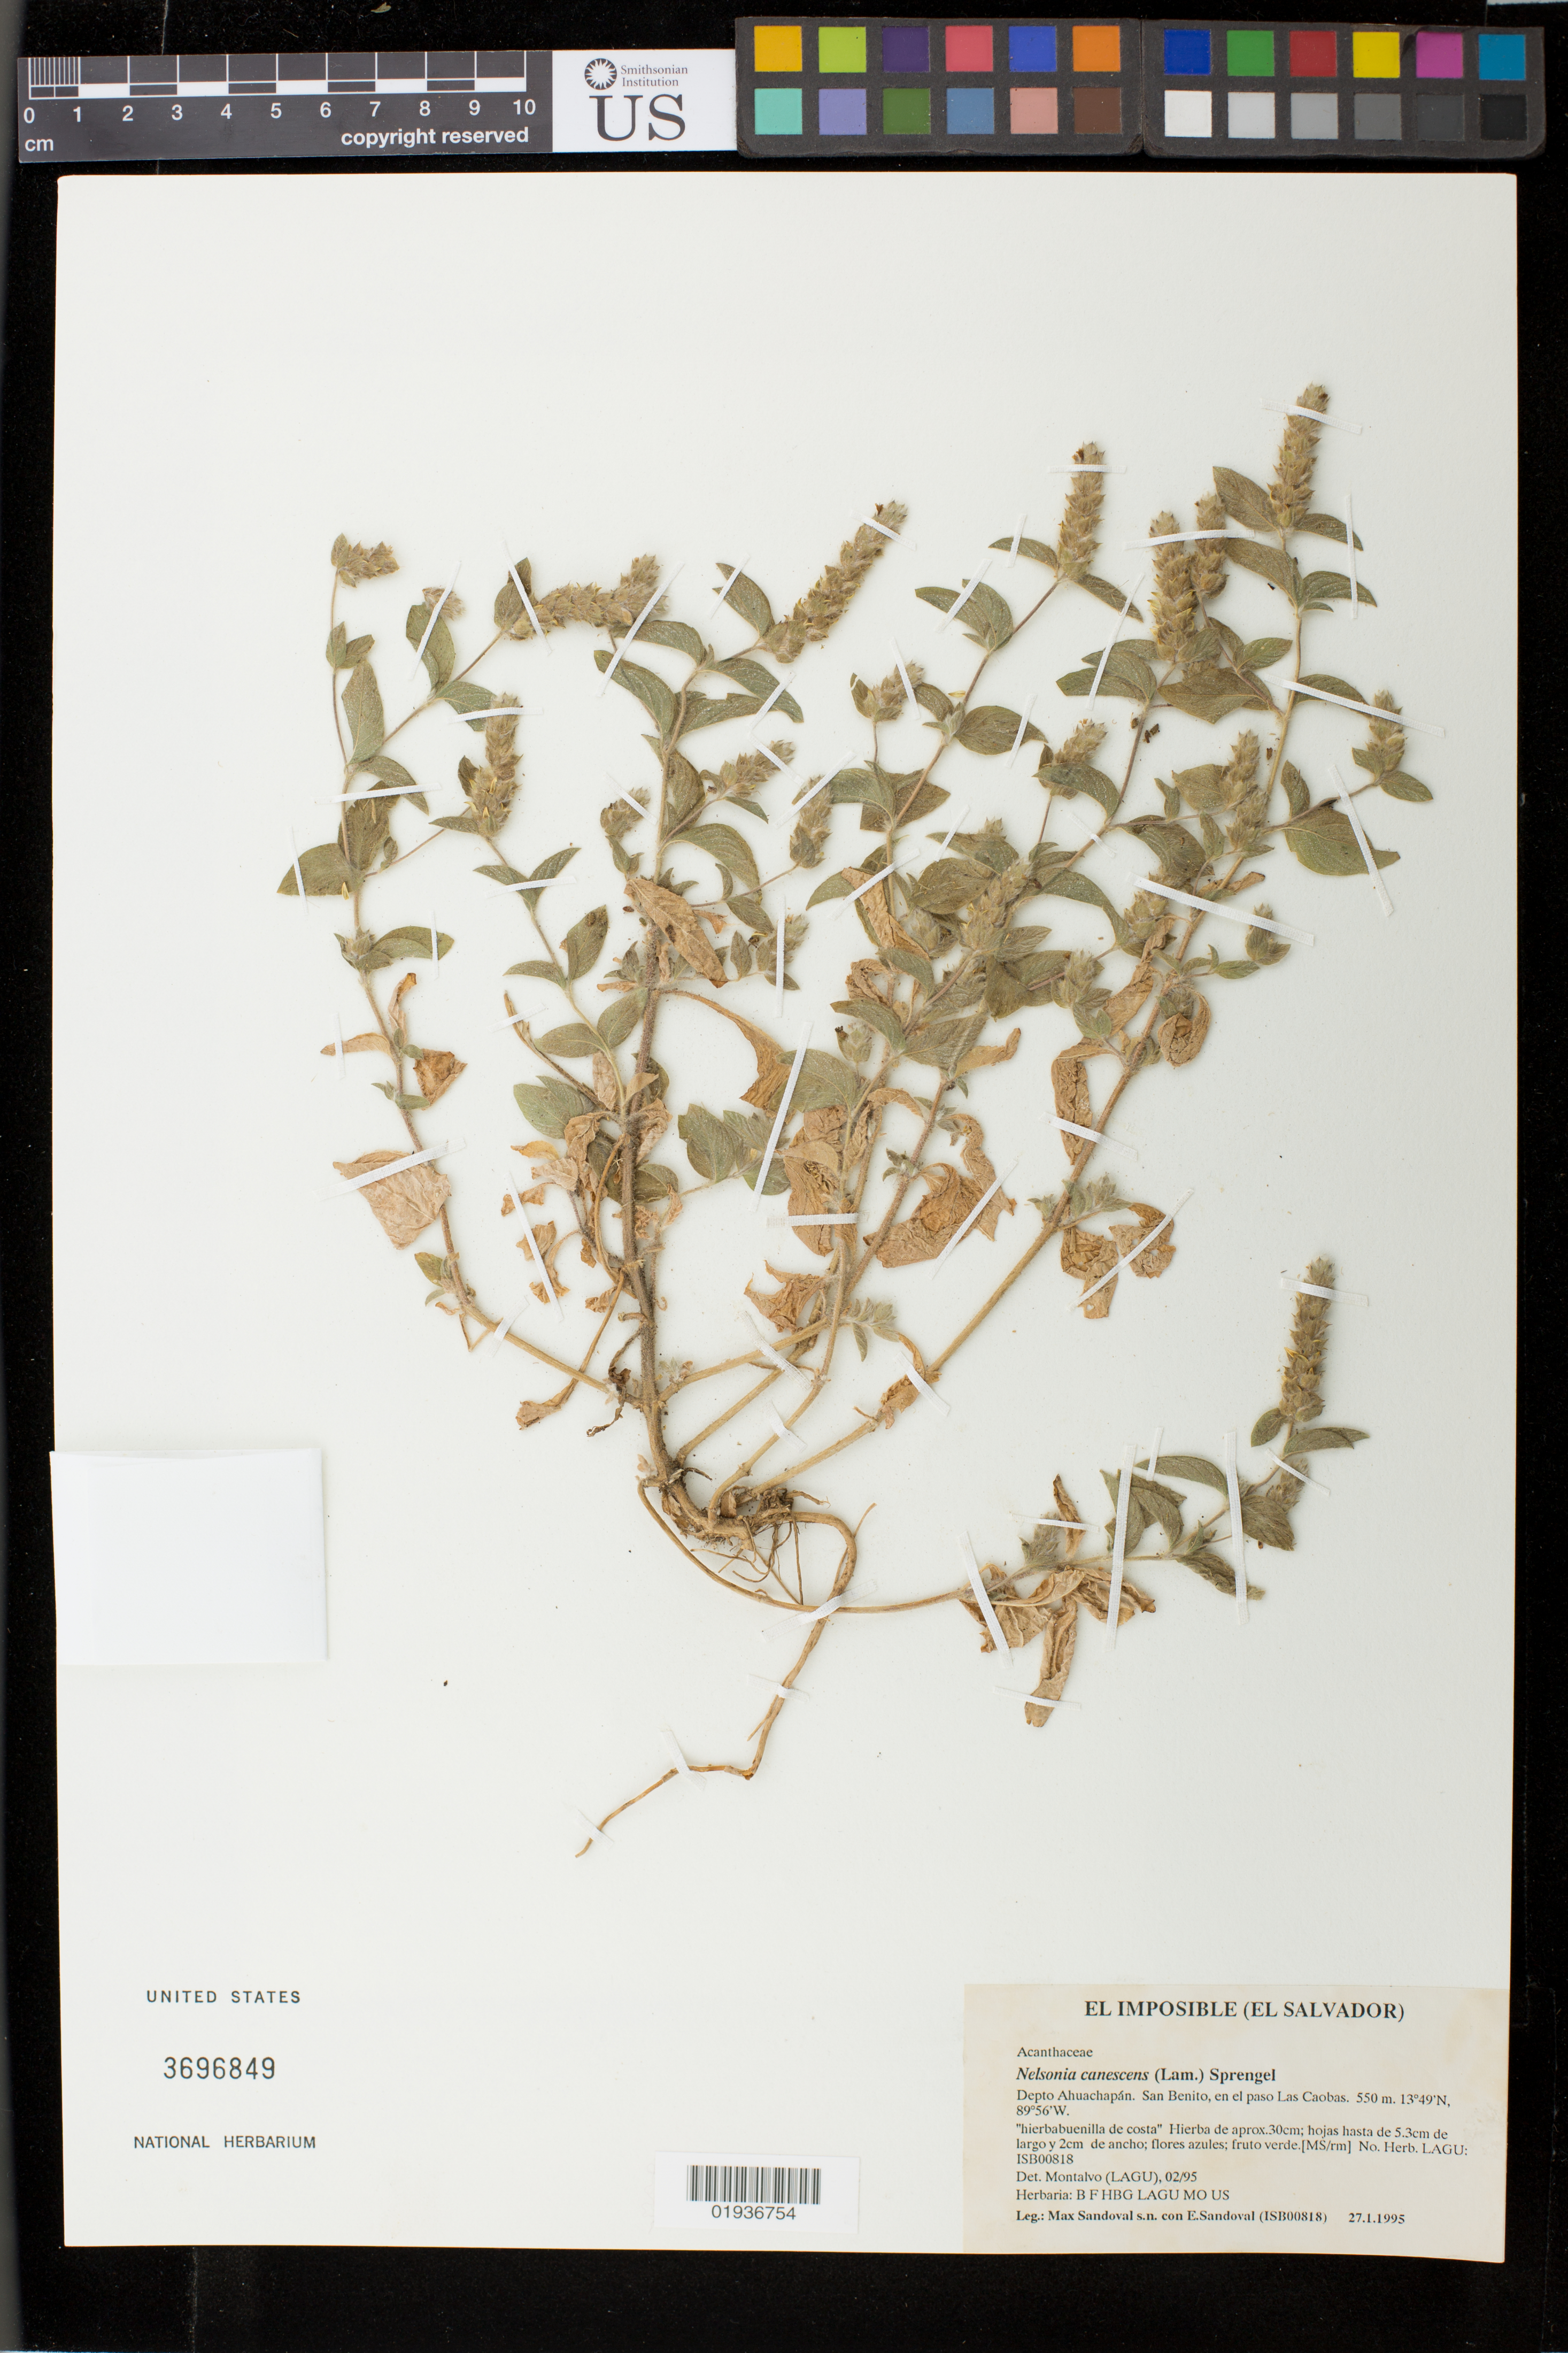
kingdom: Plantae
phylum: Tracheophyta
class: Magnoliopsida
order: Lamiales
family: Acanthaceae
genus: Nelsonia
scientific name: Nelsonia canescens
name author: (Lam.) Spreng.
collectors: M. Sandoval & E. Sandoval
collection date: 1995-01-27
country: El Salvador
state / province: Ahuachapán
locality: San Benito, en el paso Las Caobas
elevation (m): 550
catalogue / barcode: US 3696849